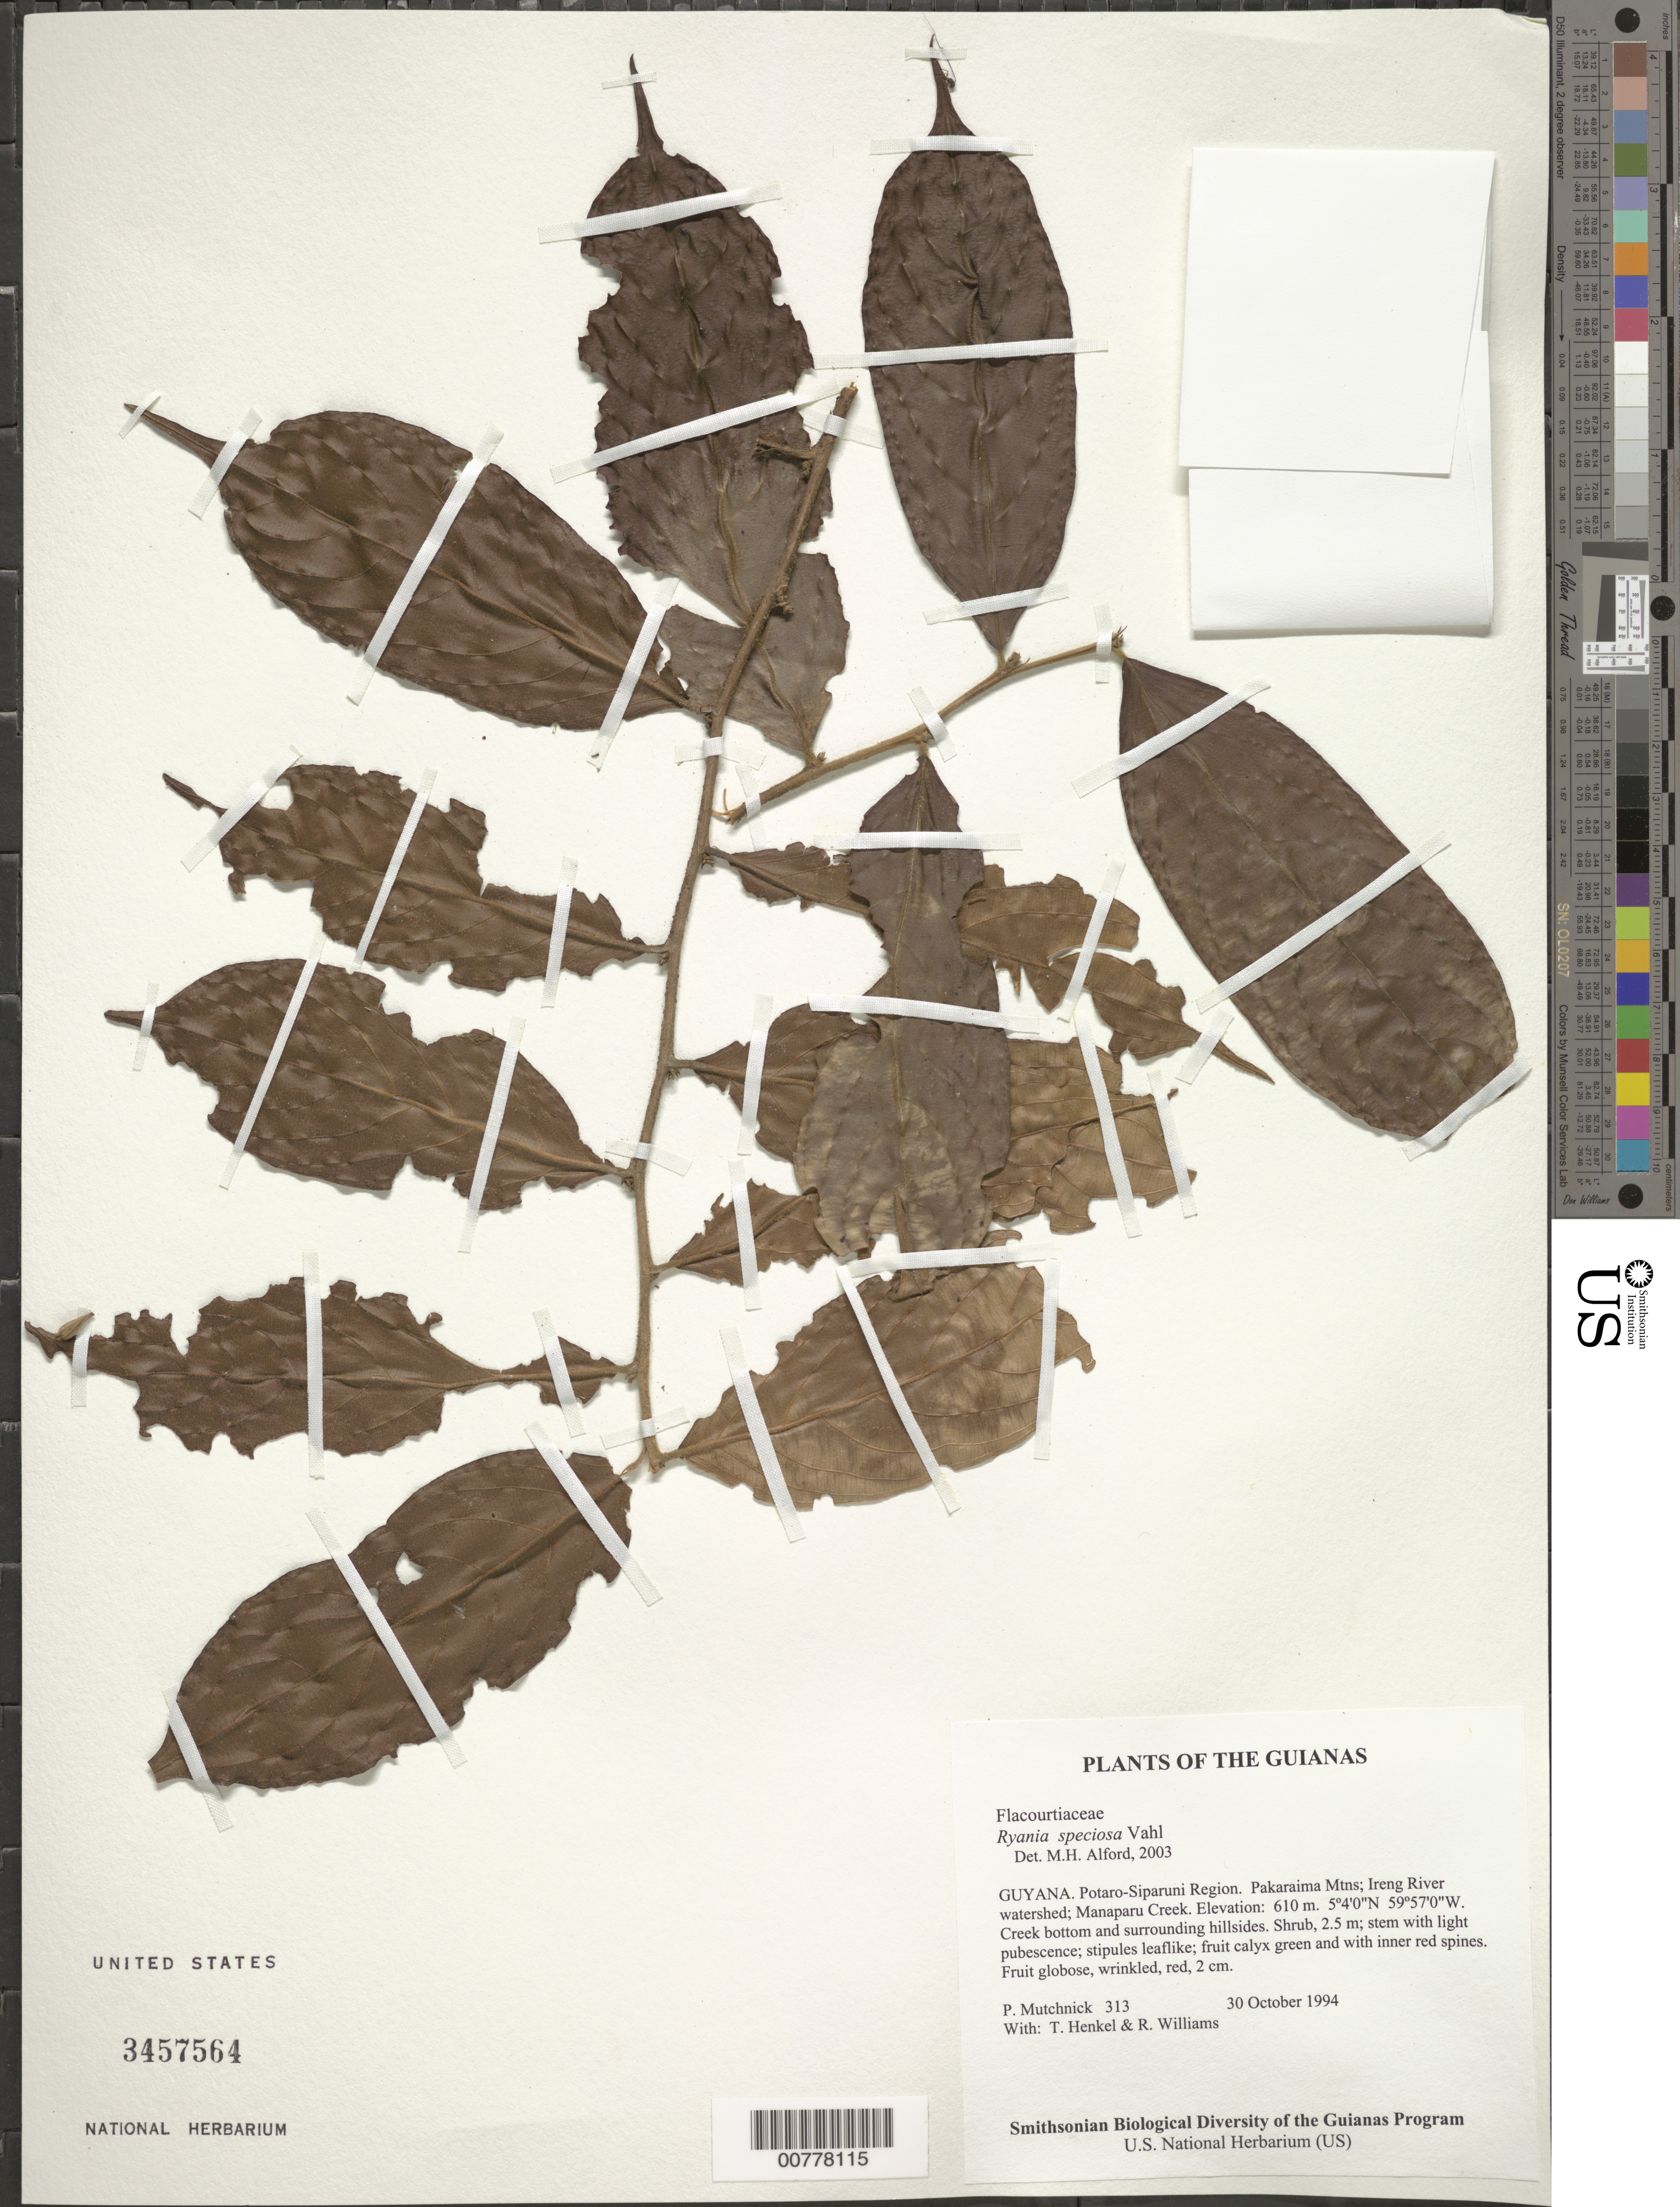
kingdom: Plantae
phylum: Tracheophyta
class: Magnoliopsida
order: Malpighiales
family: Salicaceae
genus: Ryania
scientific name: Ryania speciosa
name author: Vahl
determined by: Alford, Mac Haverson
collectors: P. Mutchnick, T. Henkel & R. Williams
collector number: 313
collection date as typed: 30 October 1994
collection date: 1994-10-30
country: Guyana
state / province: Potaro-Siparuni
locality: Pakaraima Mtns; Ireng River watershed; Manaparu Creek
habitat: Creek bottom and surrounding hillsides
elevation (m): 610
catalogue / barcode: US 3457564